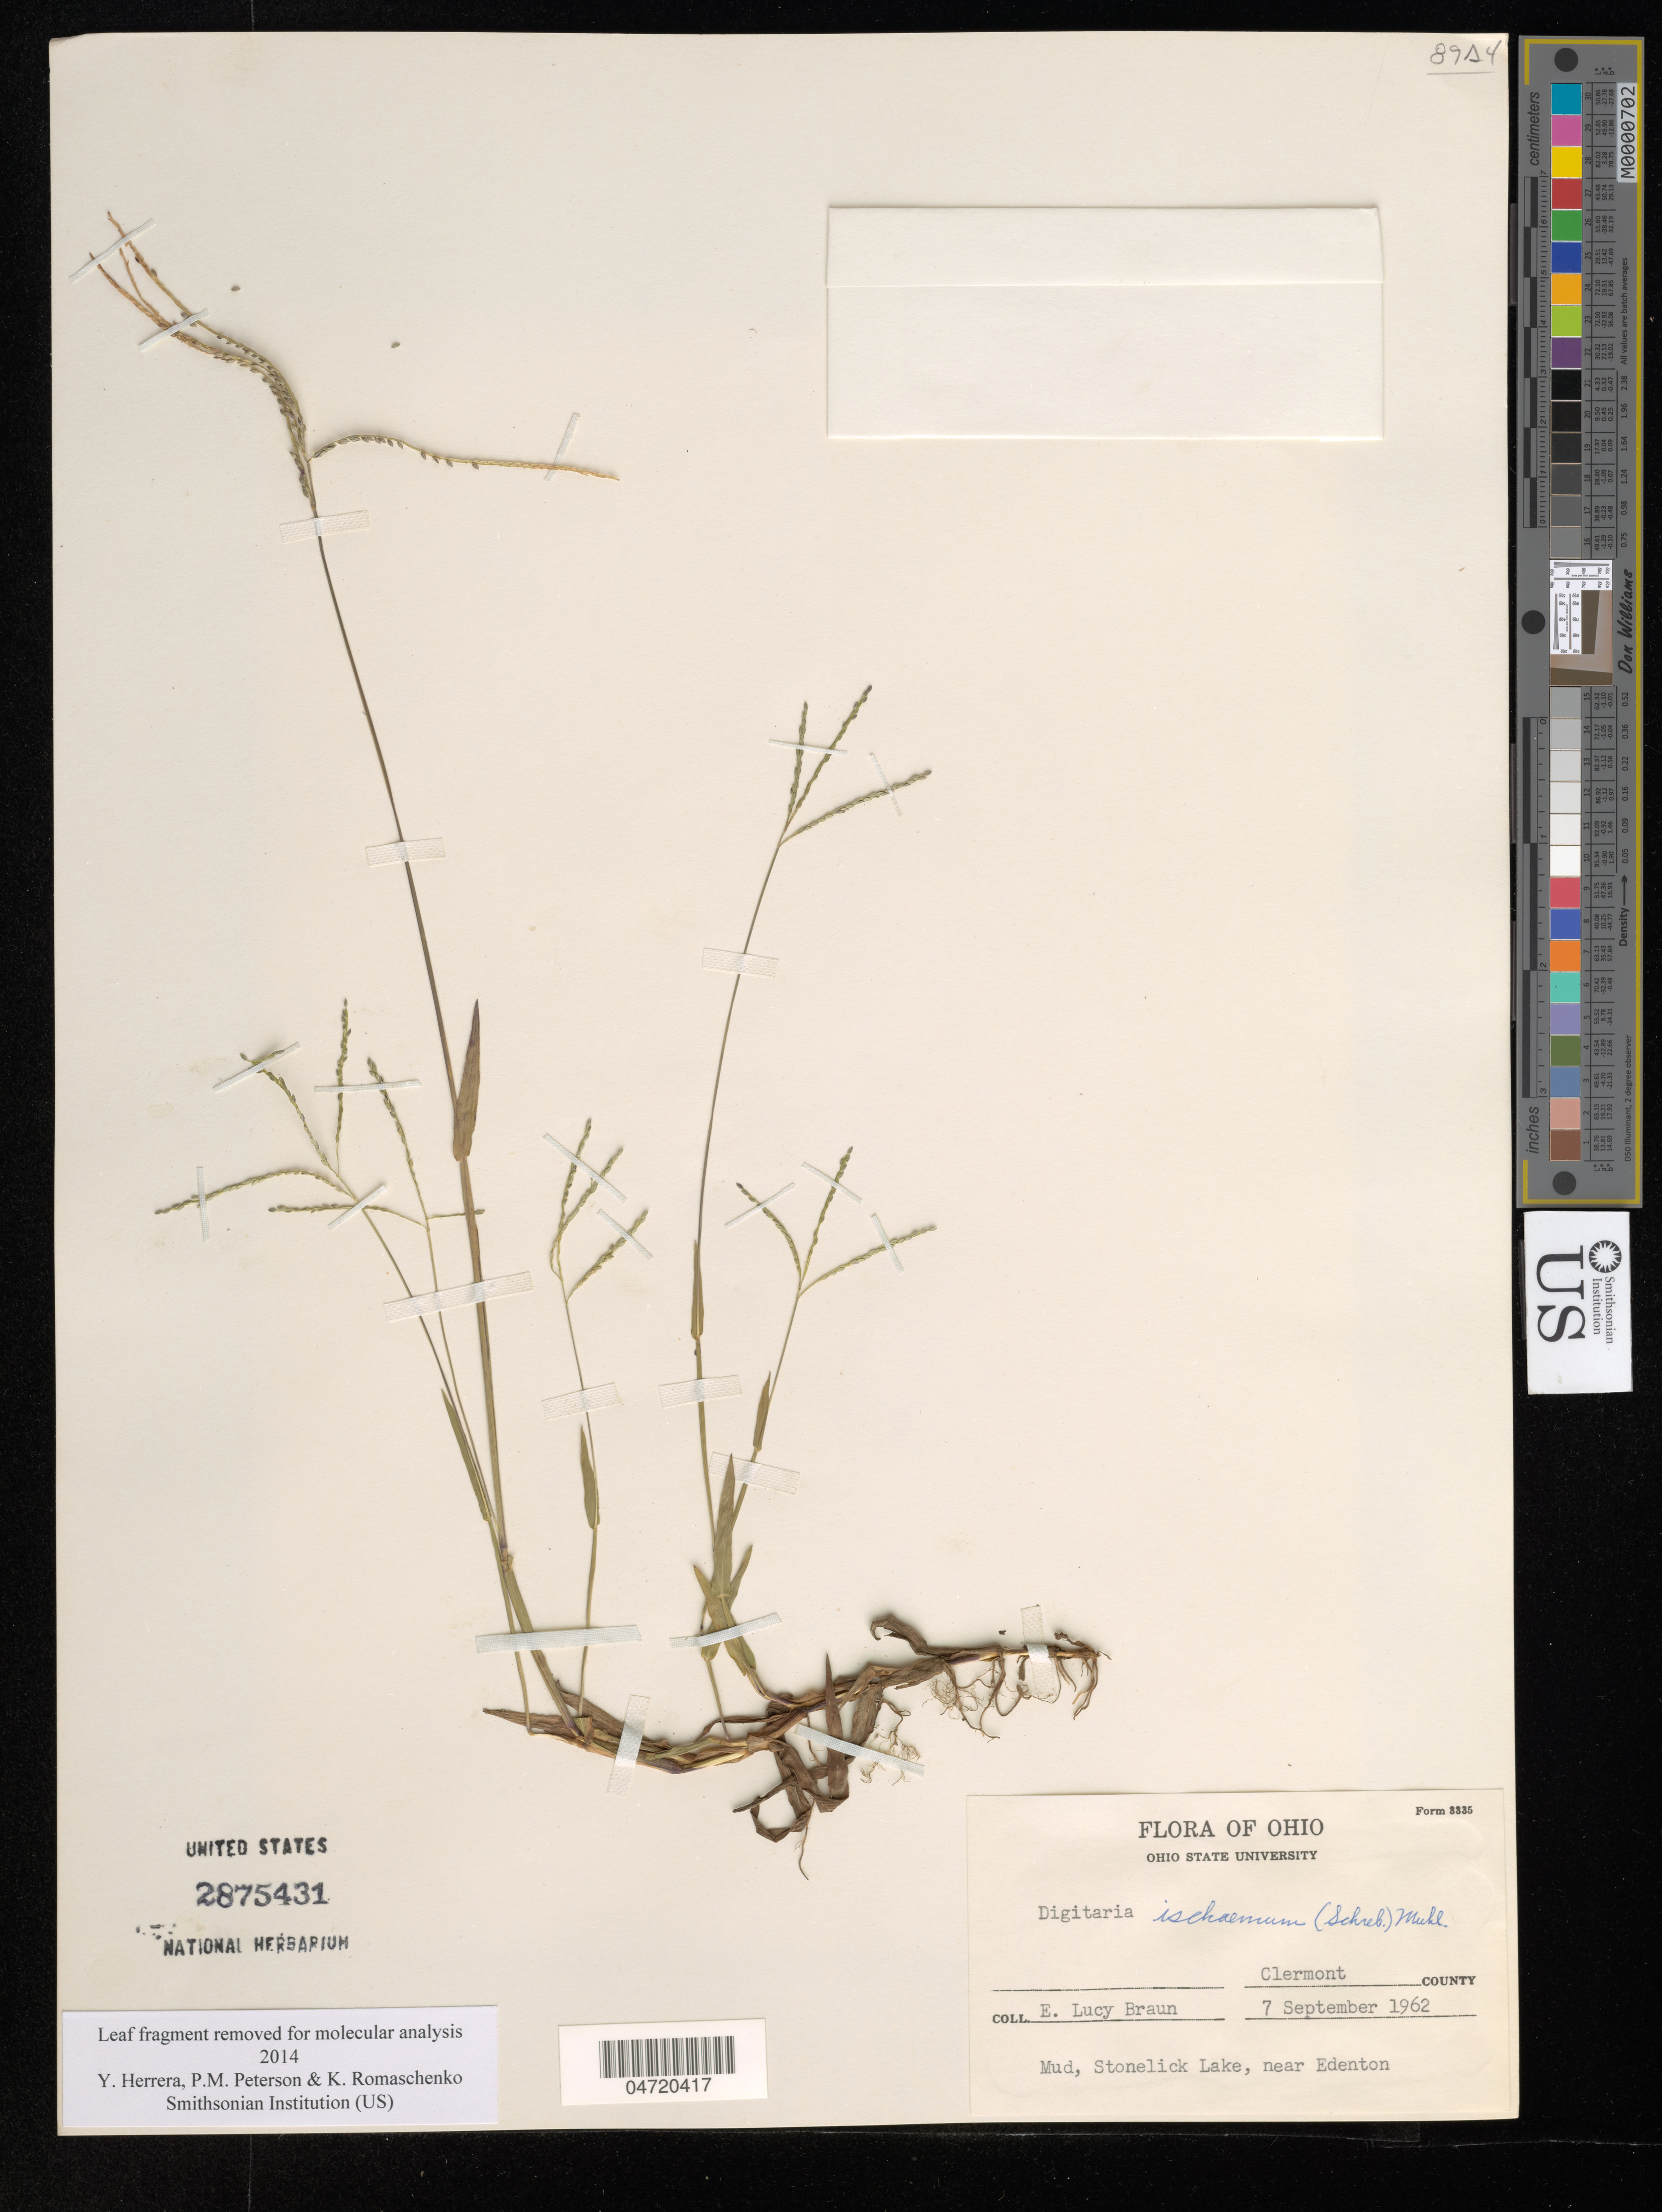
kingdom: Plantae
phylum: Tracheophyta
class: Liliopsida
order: Poales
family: Poaceae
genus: Digitaria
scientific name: Digitaria ischaemum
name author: (Schreber) Schreber ex Muhl.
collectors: E. L. Braun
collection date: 1962-09-07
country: United States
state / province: Ohio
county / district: Clermont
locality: Clermont County. Mud, Stonelick Lake, near Edenton.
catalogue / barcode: US 2875431